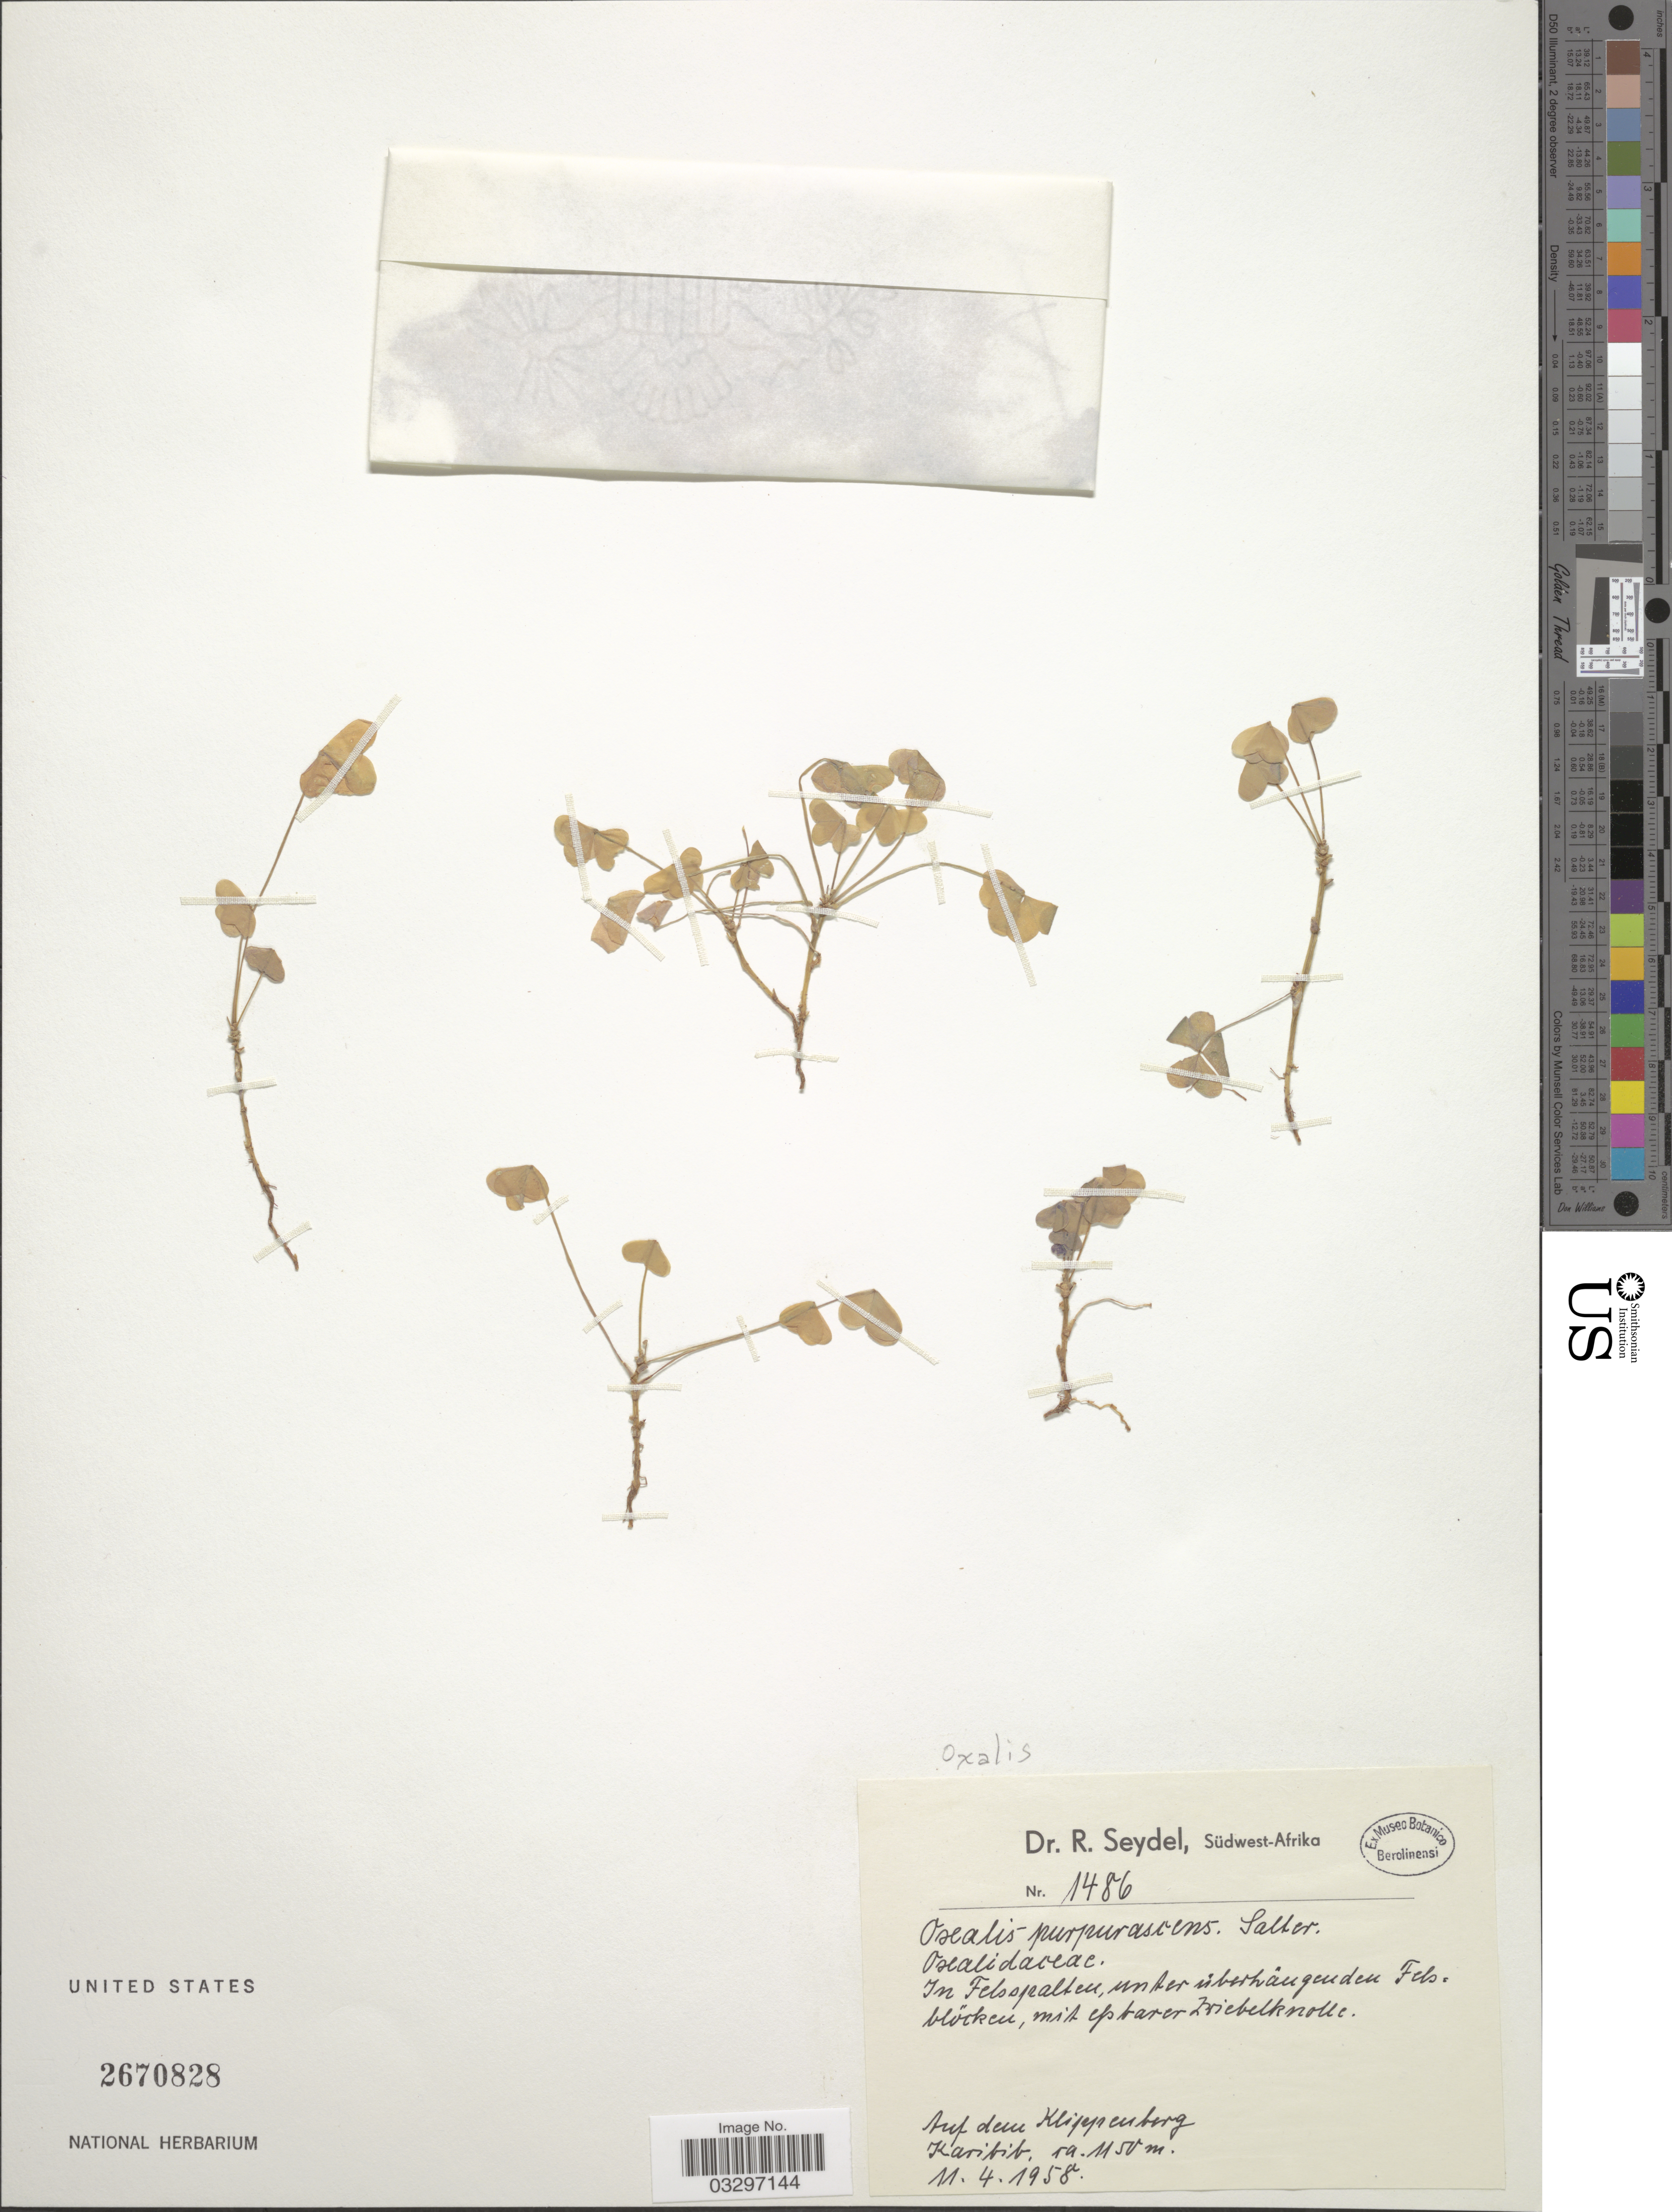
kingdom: Plantae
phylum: Tracheophyta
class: Magnoliopsida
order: Oxalidales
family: Oxalidaceae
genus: Oxalis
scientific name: Oxalis purpurascens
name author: T.M. Salter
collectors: R. Seydel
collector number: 1486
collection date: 1958-04-11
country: Namibia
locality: Südwest-Afrika, Auf dem Klippenberg [Southwest Africa, on the Klippenberg], Karibib.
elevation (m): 1150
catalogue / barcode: US 2670828